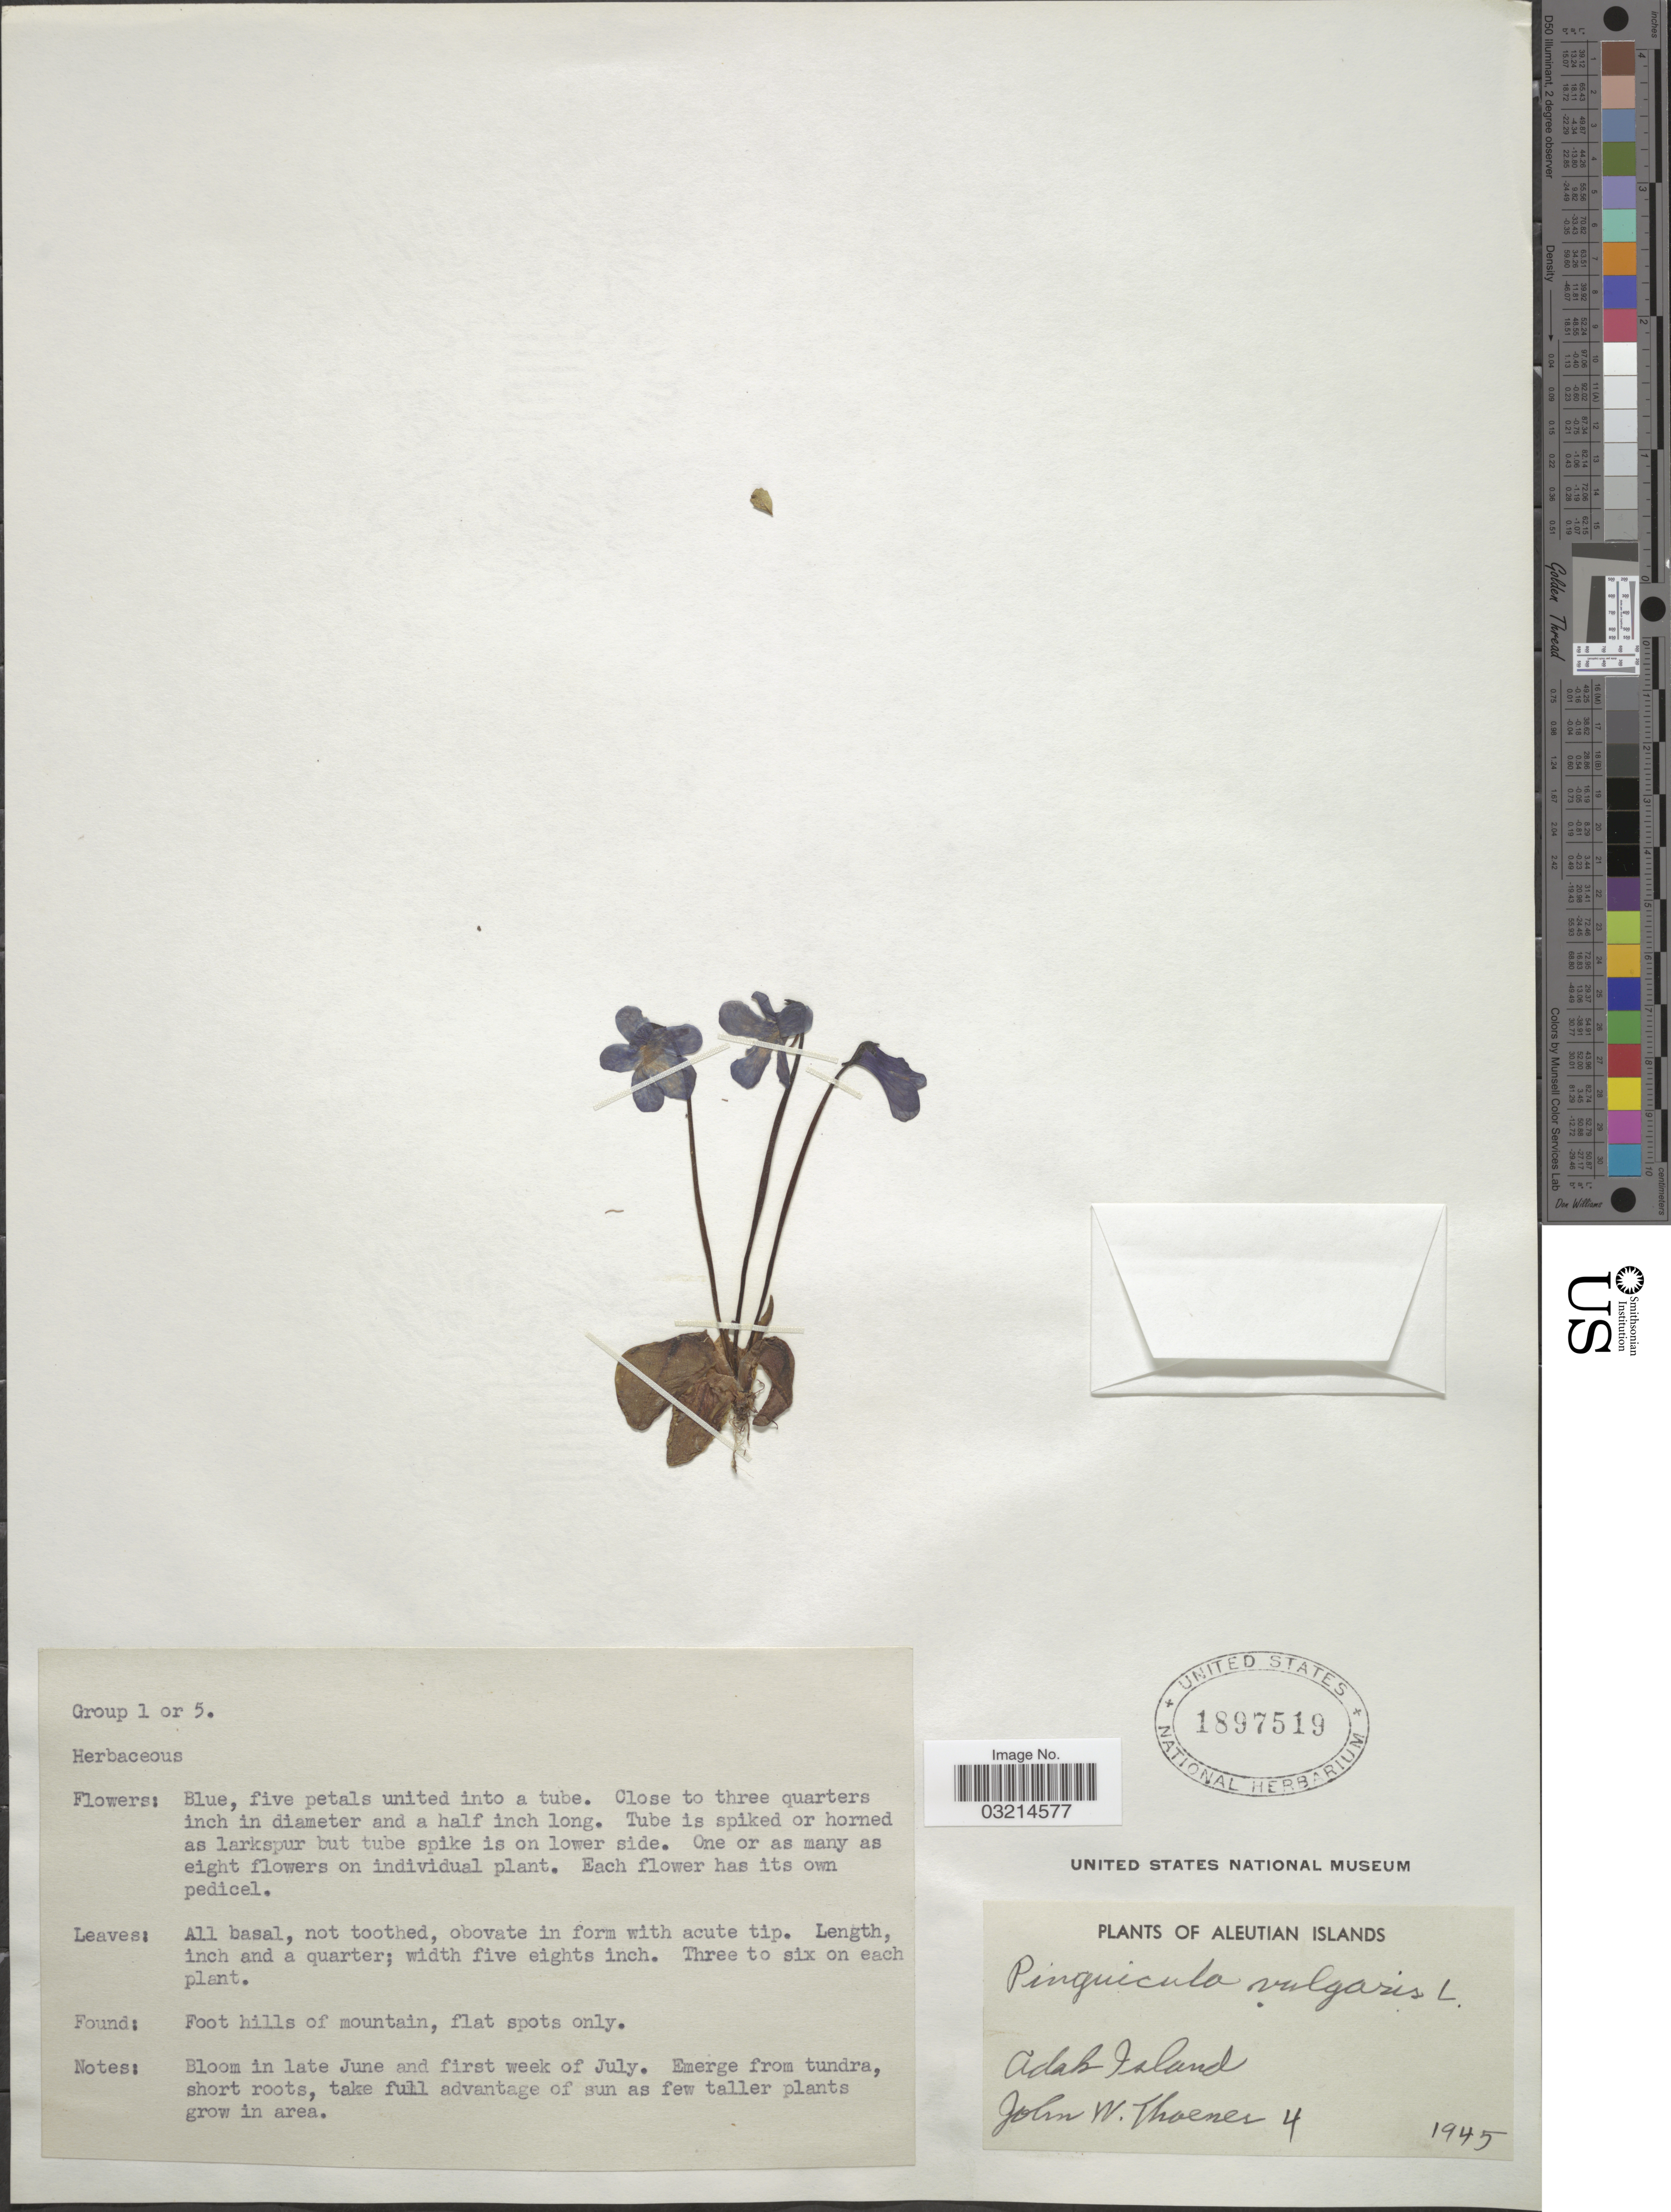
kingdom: Plantae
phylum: Tracheophyta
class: Magnoliopsida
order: Lamiales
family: Lentibulariaceae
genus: Pinguicula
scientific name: Pinguicula vulgaris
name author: L.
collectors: J. Thoener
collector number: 4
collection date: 1945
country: United States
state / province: Alaska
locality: Aleutian Islands, Adak Island.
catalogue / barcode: US 1897519